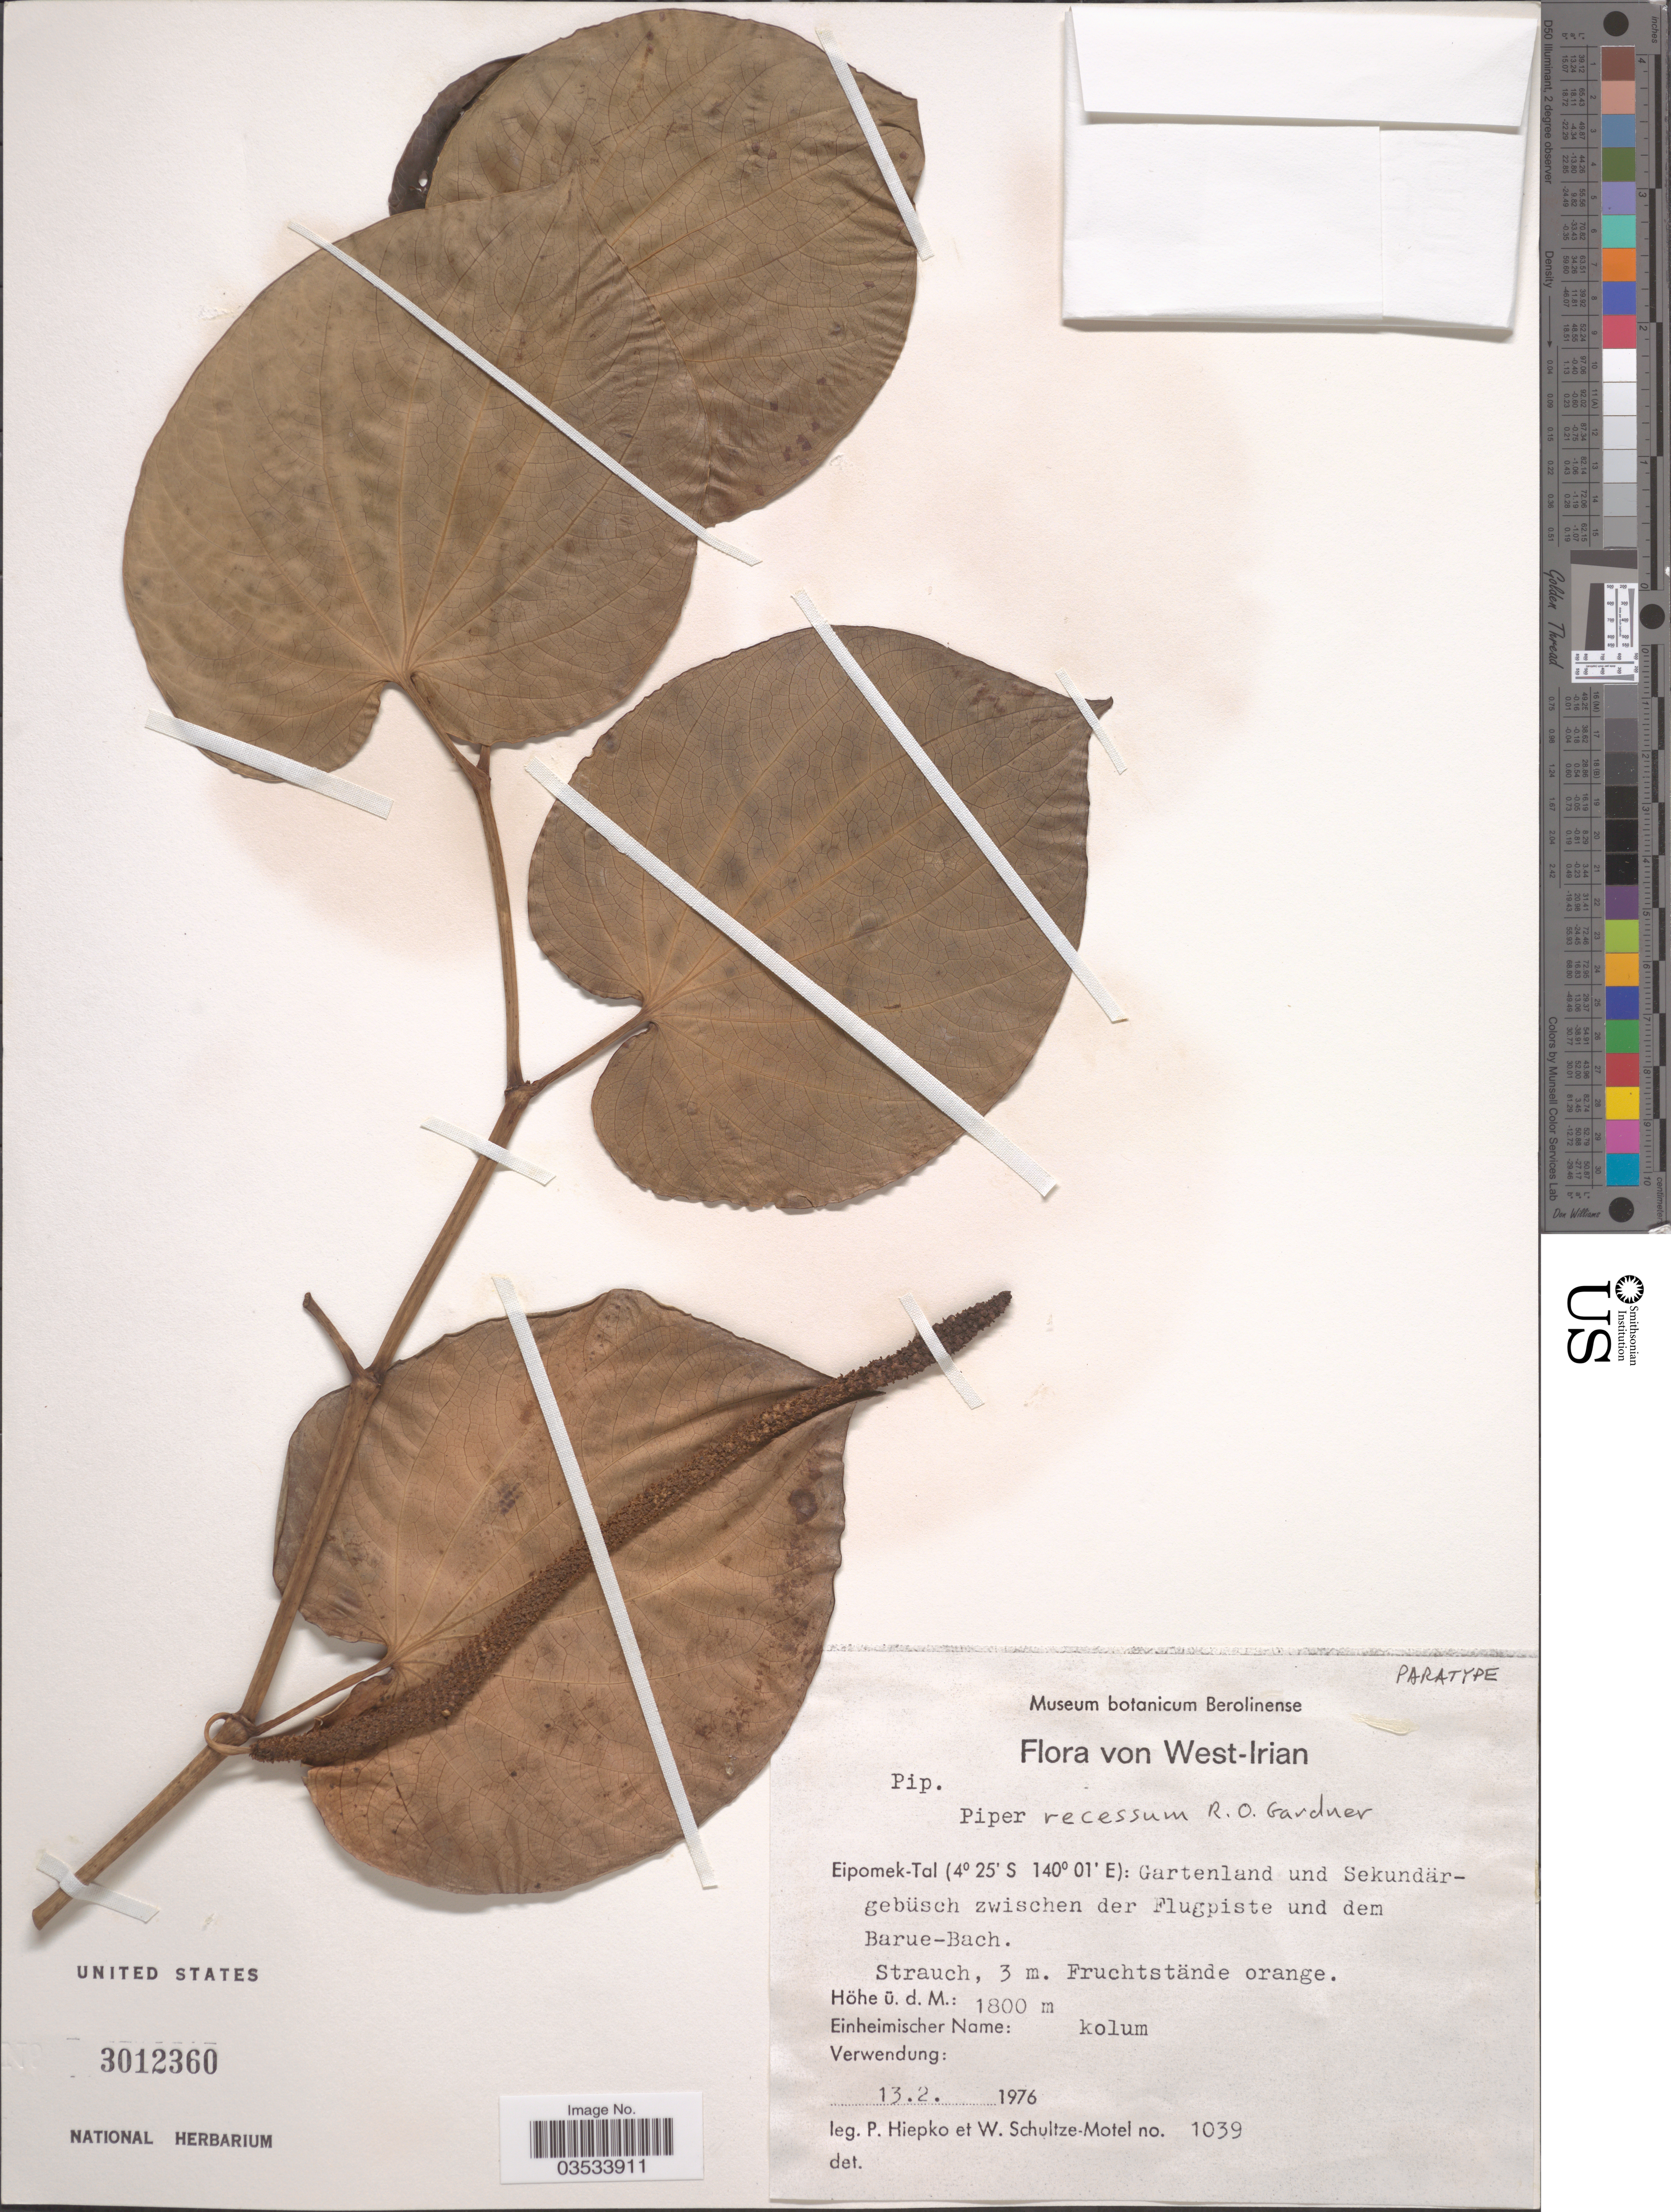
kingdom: Plantae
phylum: Tracheophyta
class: Magnoliopsida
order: Piperales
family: Piperaceae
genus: Piper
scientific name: Piper recessum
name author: R.O. Gardner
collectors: P. H. Hiepko & W. Schultze-Motel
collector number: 1039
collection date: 1976-02-13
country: Indonesia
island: New Guinea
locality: West-Irian. Eipomek-Tal: gartenland und Sekundärgebüsch zwischen der Flugpiste und dem Barue-Bach. Barue-Bach [unsure placement]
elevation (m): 1800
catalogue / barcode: US 3012360